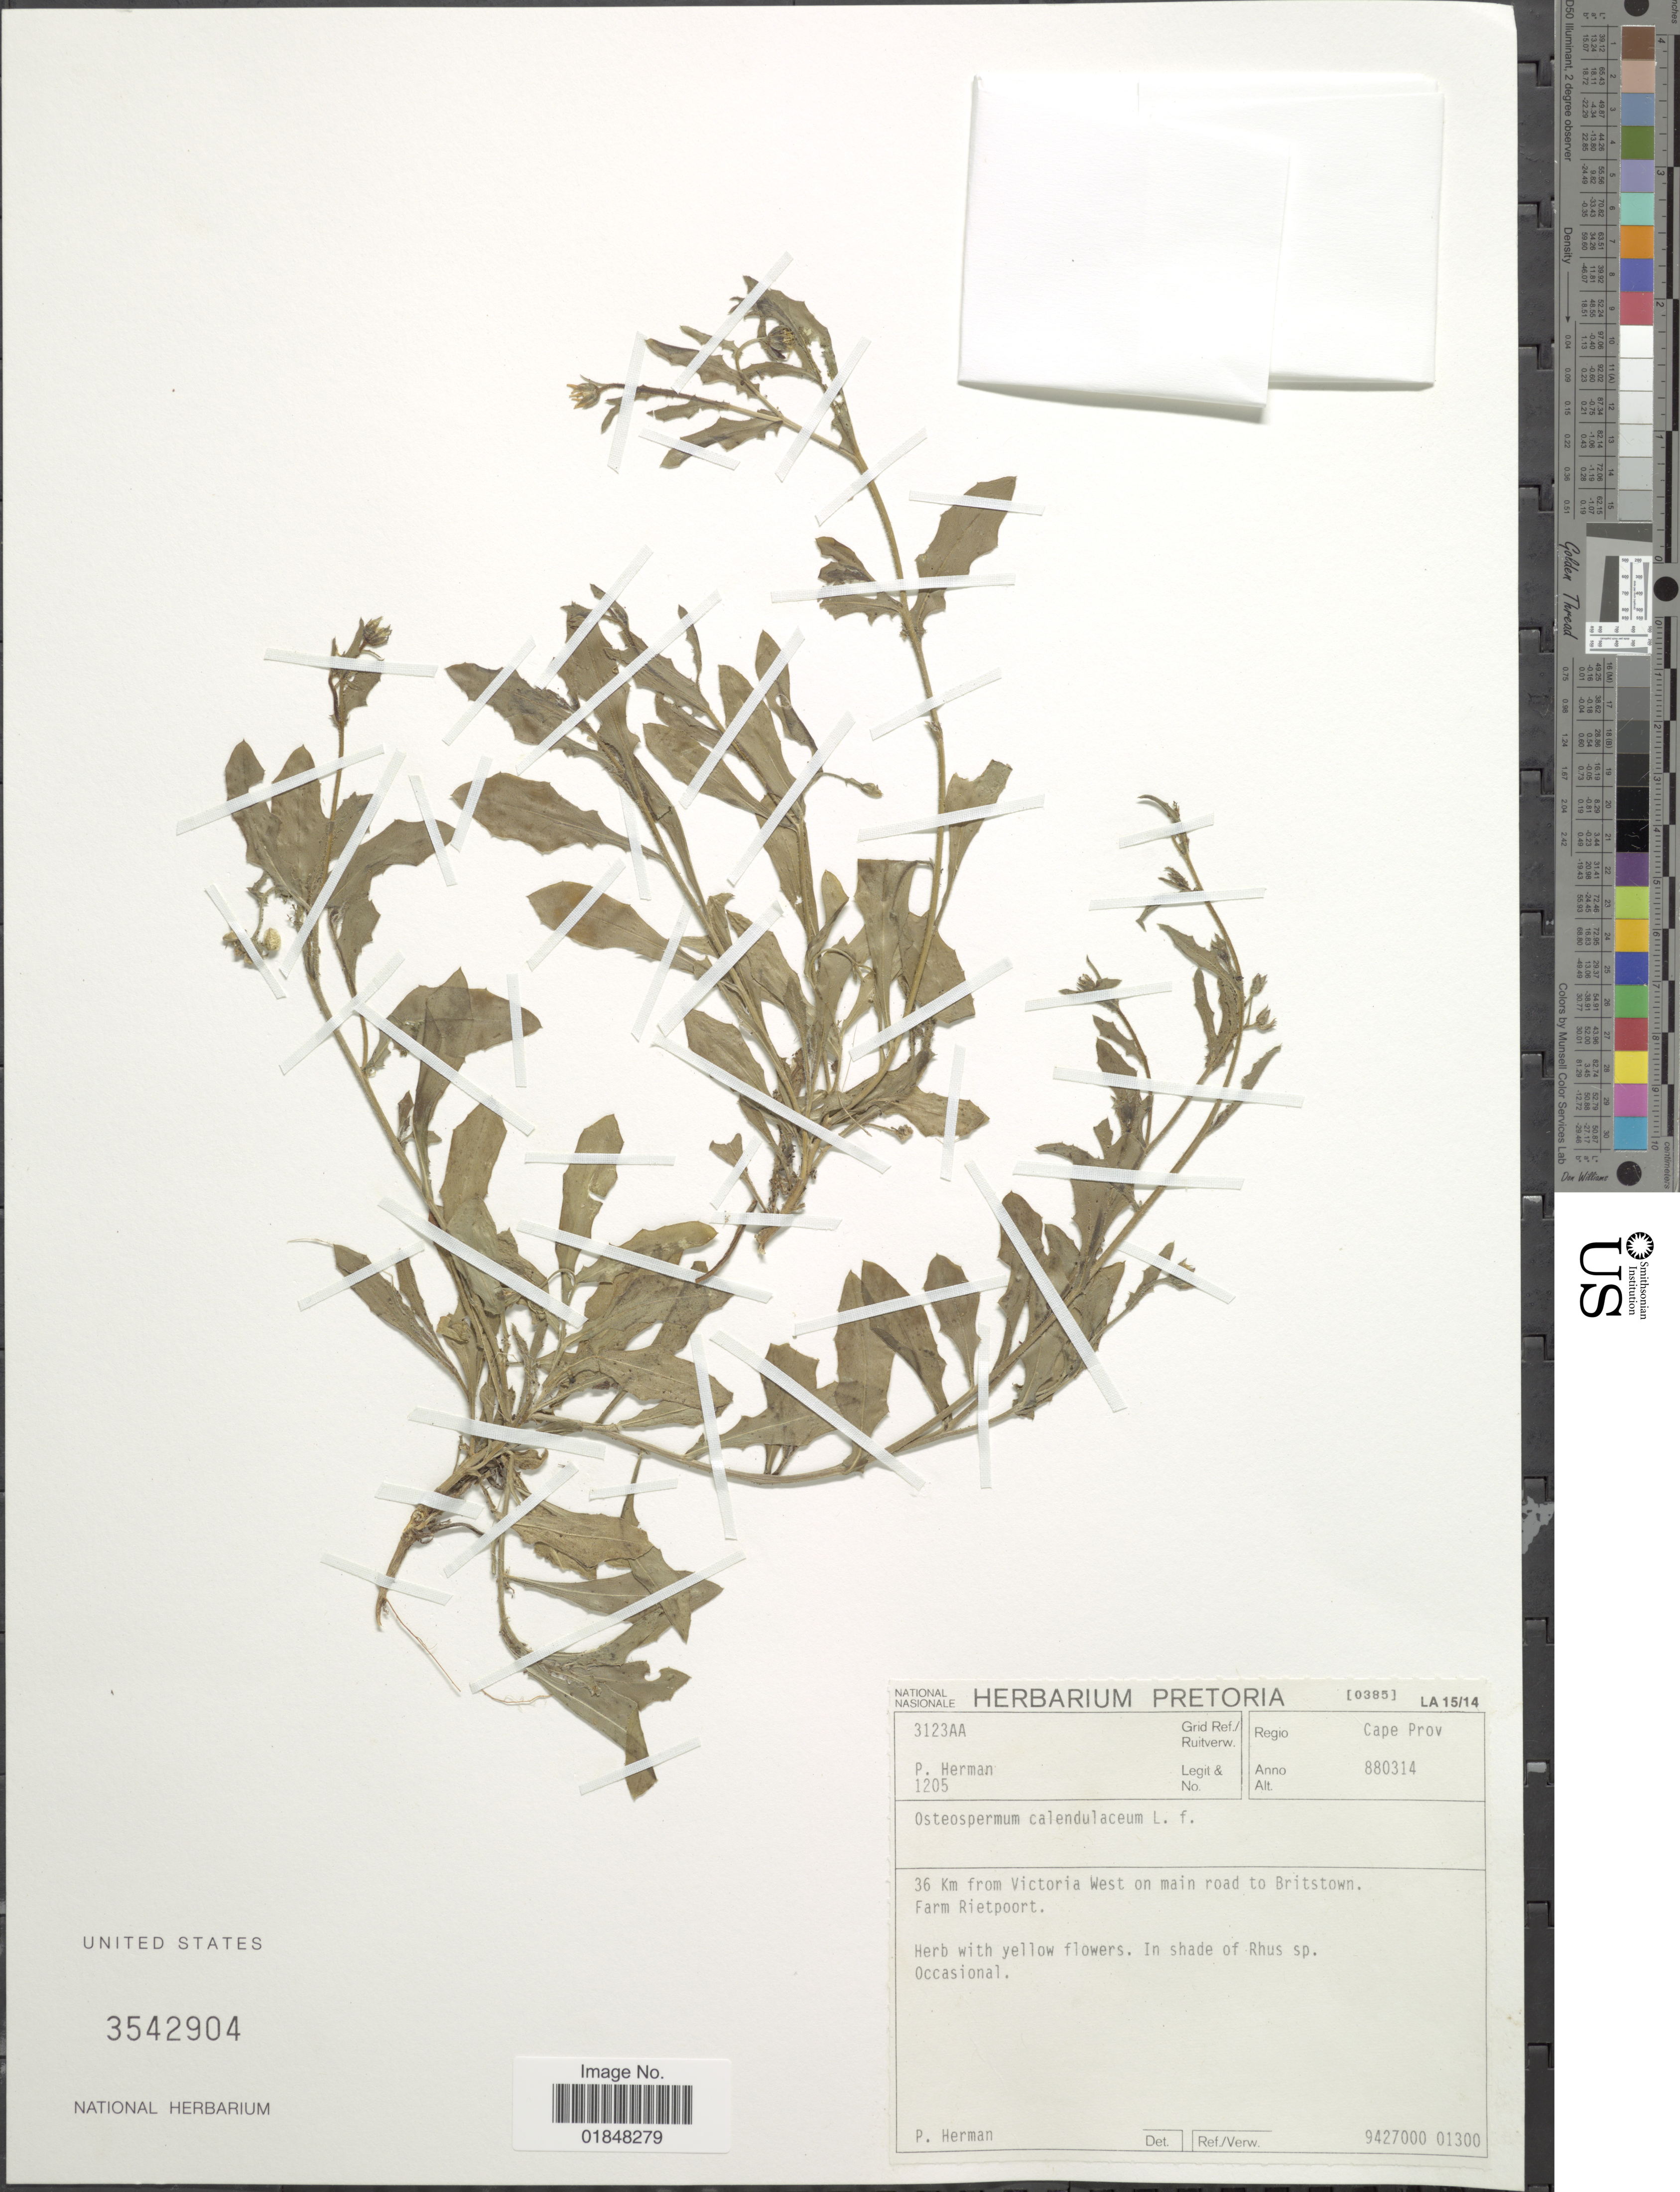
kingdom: Plantae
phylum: Tracheophyta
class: Magnoliopsida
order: Asterales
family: Asteraceae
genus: Osteospermum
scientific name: Osteospermum calendulaceum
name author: L. f.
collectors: P. Herman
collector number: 1205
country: South Africa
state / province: Northern Cape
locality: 36 km from Victoria West on main road to Britstown Farm Rietpoort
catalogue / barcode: US 3542904